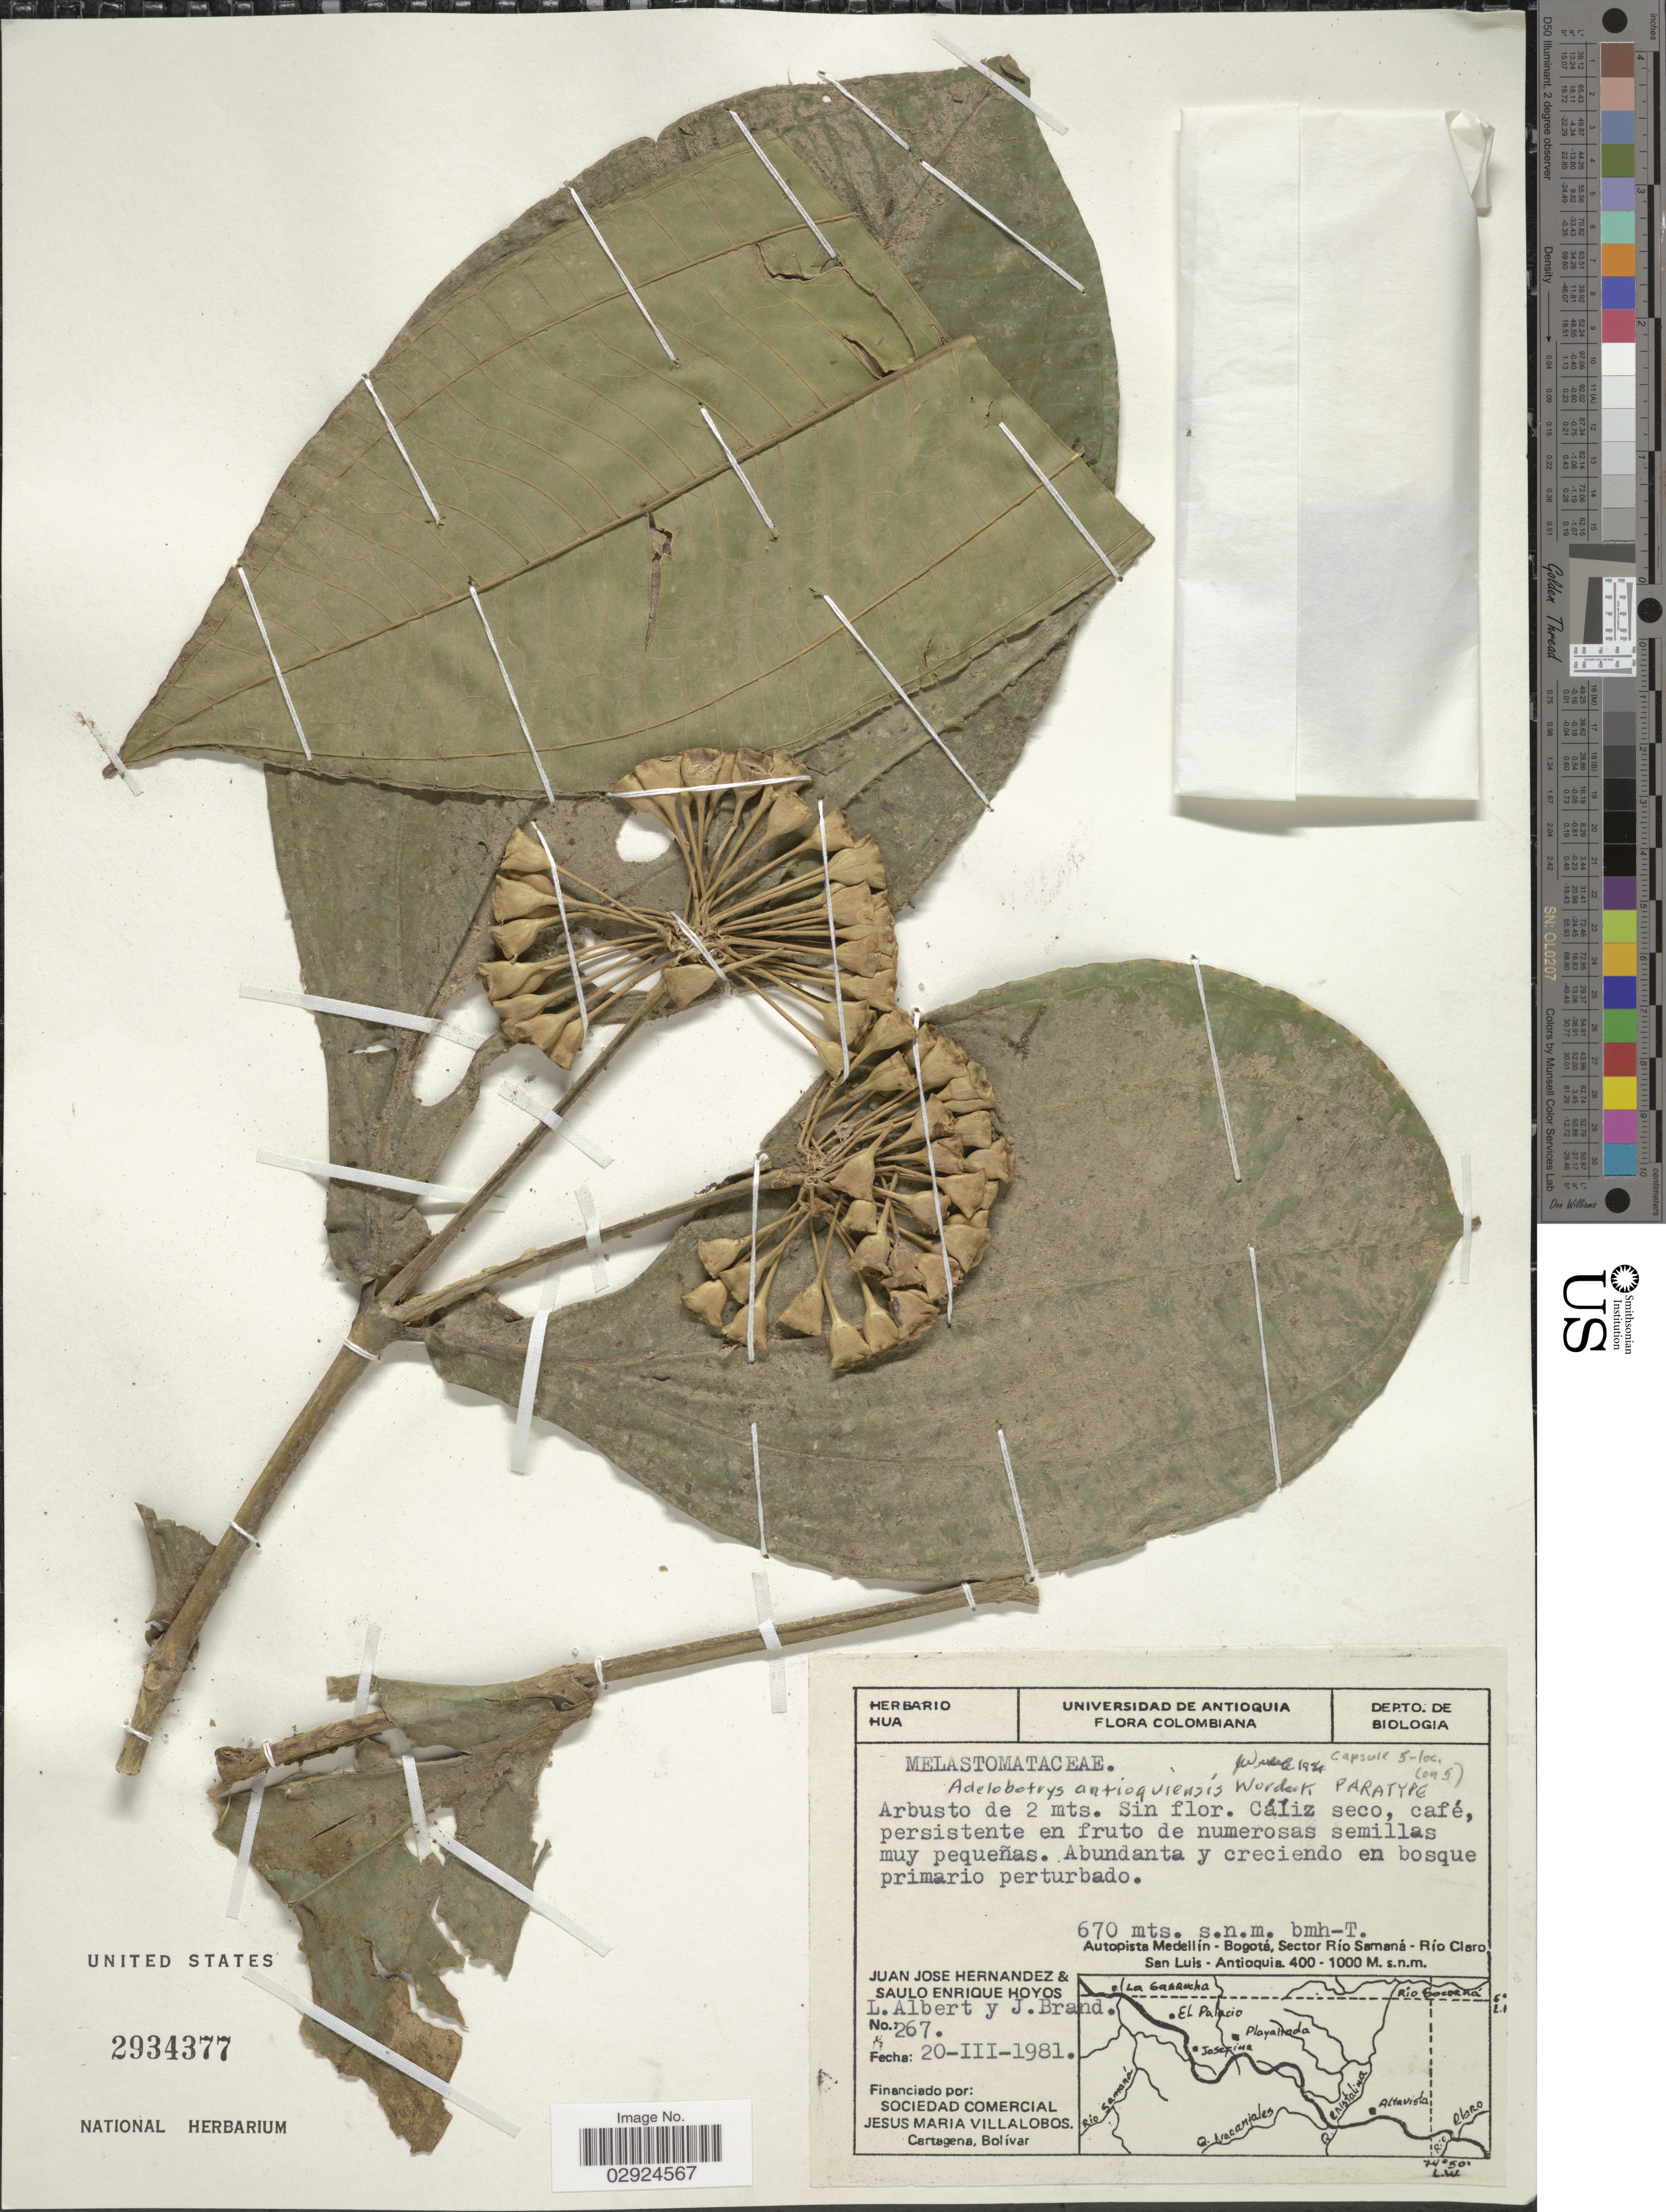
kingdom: Plantae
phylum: Tracheophyta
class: Magnoliopsida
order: Myrtales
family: Melastomataceae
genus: Adelobotrys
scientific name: Adelobotrys sp.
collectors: J. J. Hernandez, S. E. Hoyos, L. Albert & J. Brand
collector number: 267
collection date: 1981-03-20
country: Colombia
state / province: Antioquia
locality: Autopista Medellín - Bogotá, Sector Río Samaná - Río Claro. San Luis - Antioquia.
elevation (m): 670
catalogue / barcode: US 2934377